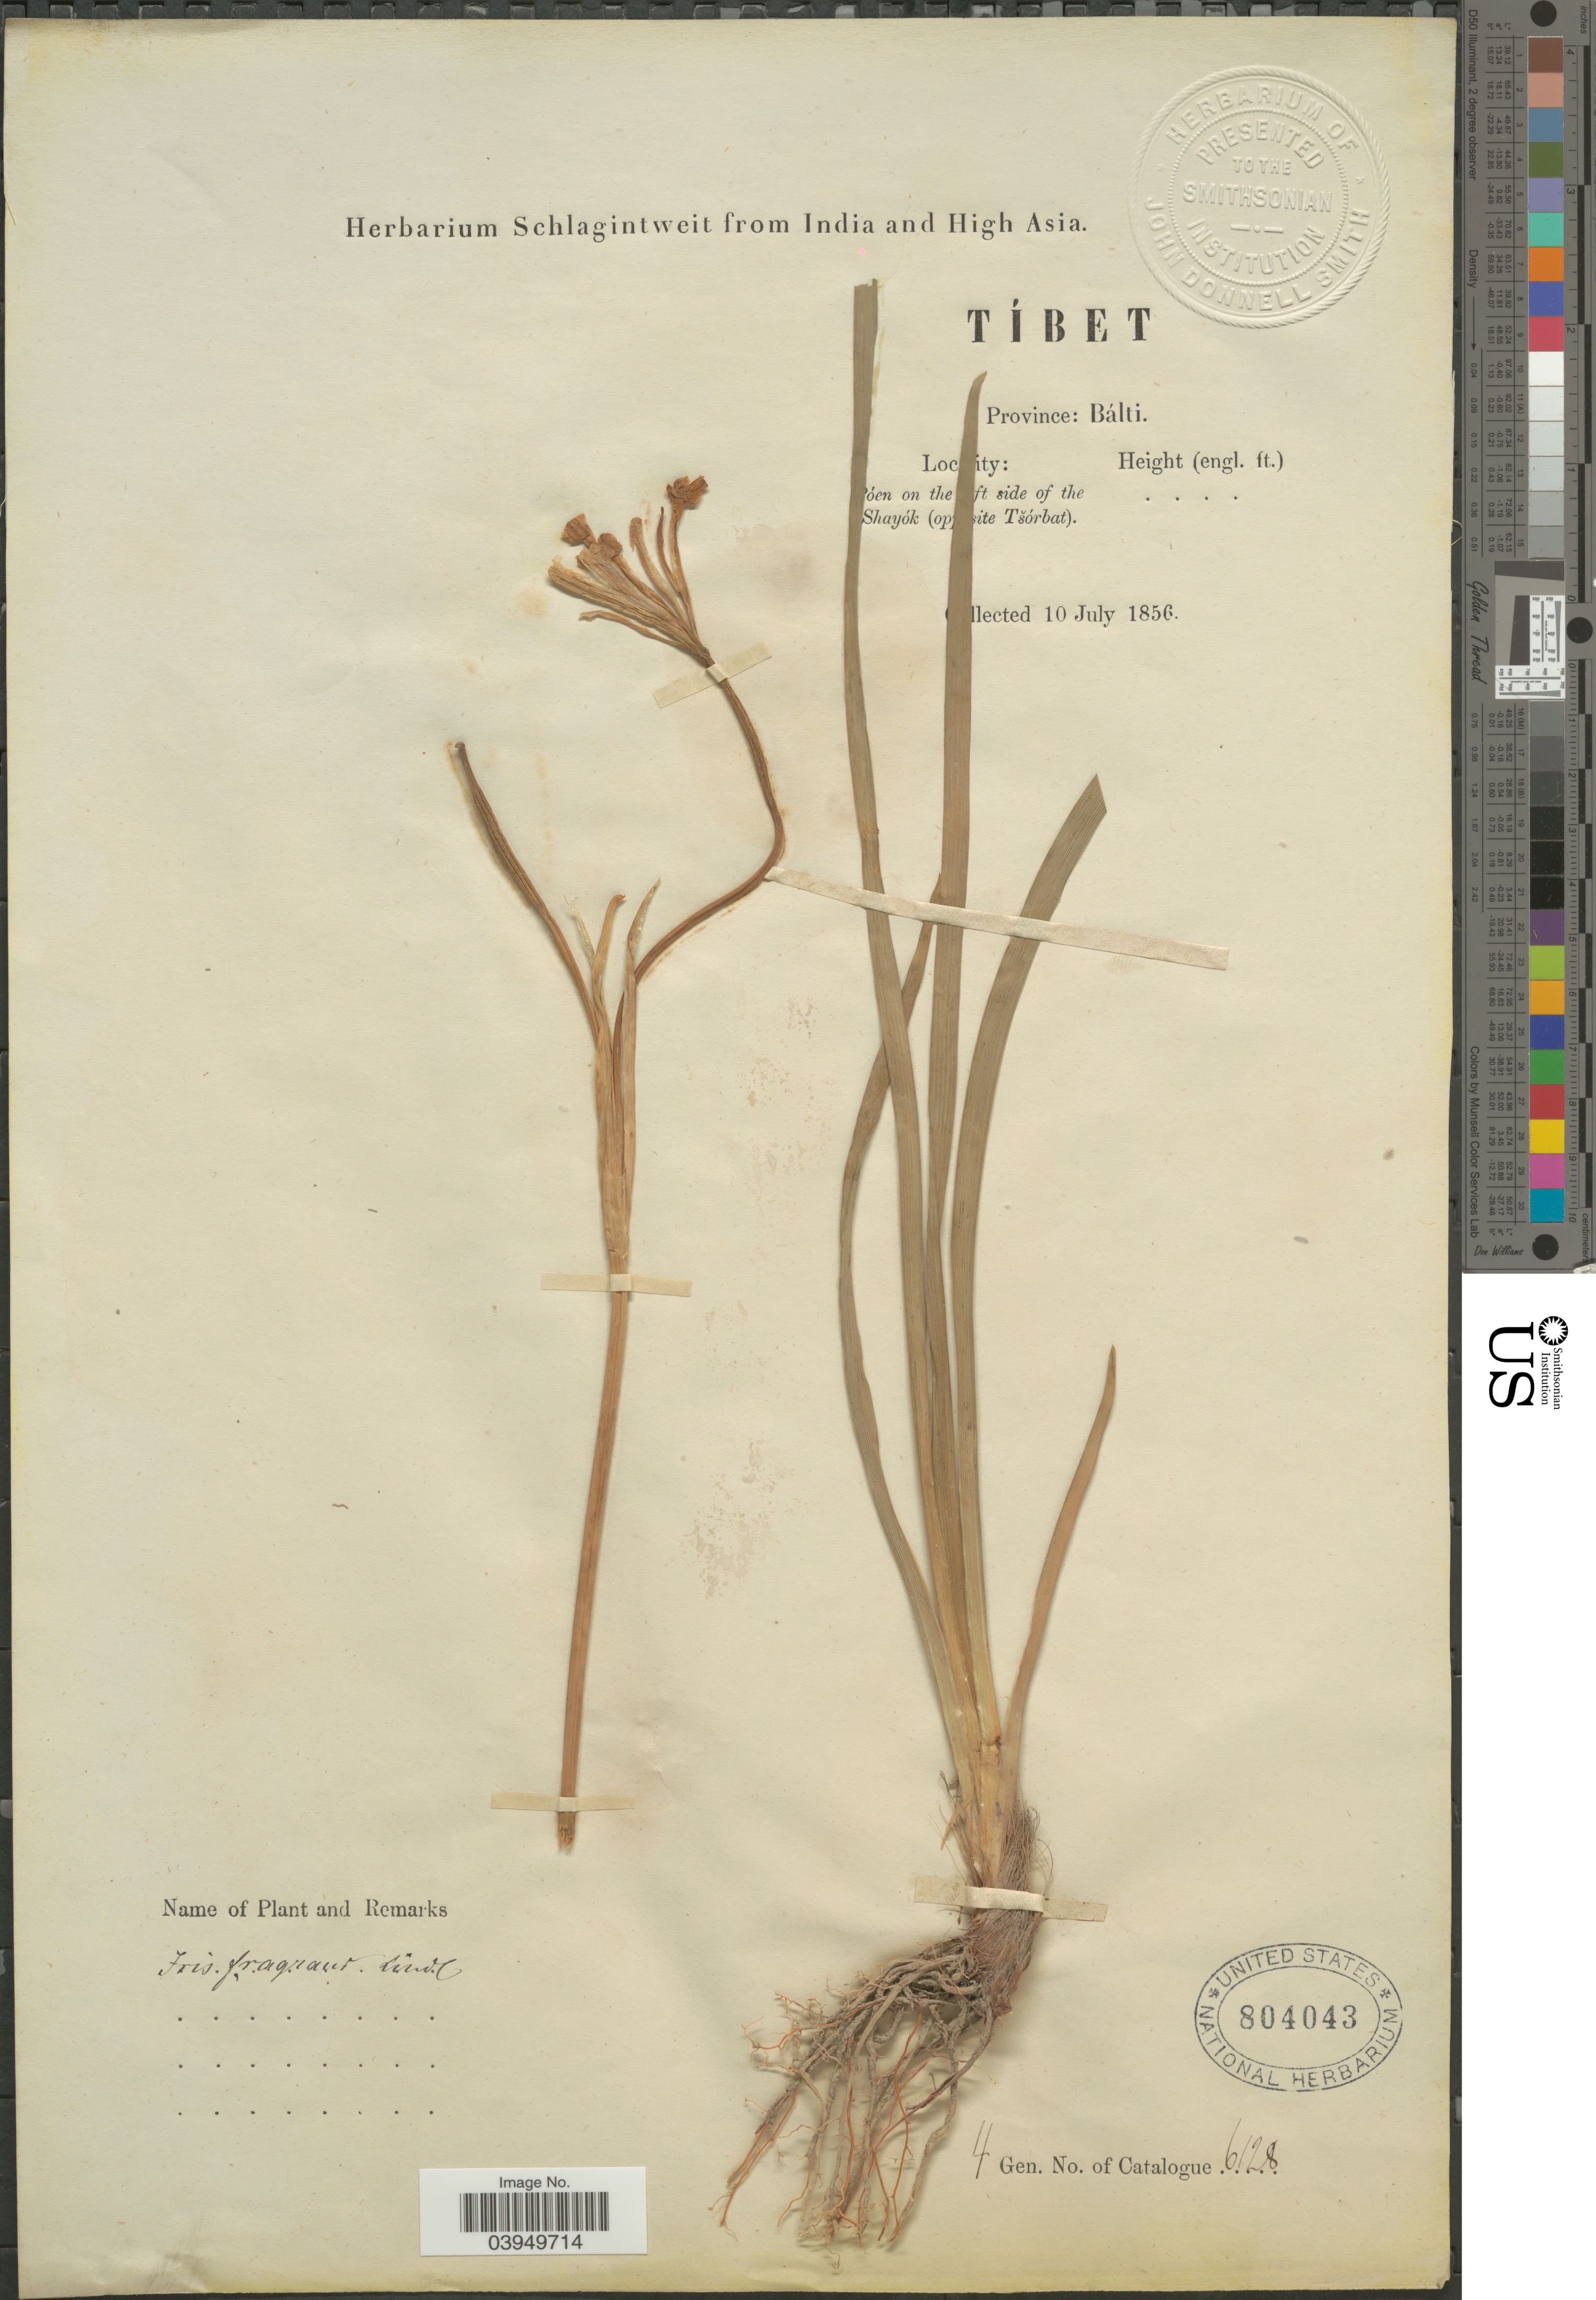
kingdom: Plantae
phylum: Tracheophyta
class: Liliopsida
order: Asparagales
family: Iridaceae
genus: Iris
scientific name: Iris fragrans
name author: Salisb.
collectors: ex herb. Schlagintweit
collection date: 1856-07-10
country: China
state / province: Xizang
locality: Tíbet. Province: Bálti. [illegible text]óen on the [illegible text]ft side of the Shayók (op[illegible text]site Tšorbat).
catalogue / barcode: US 804043